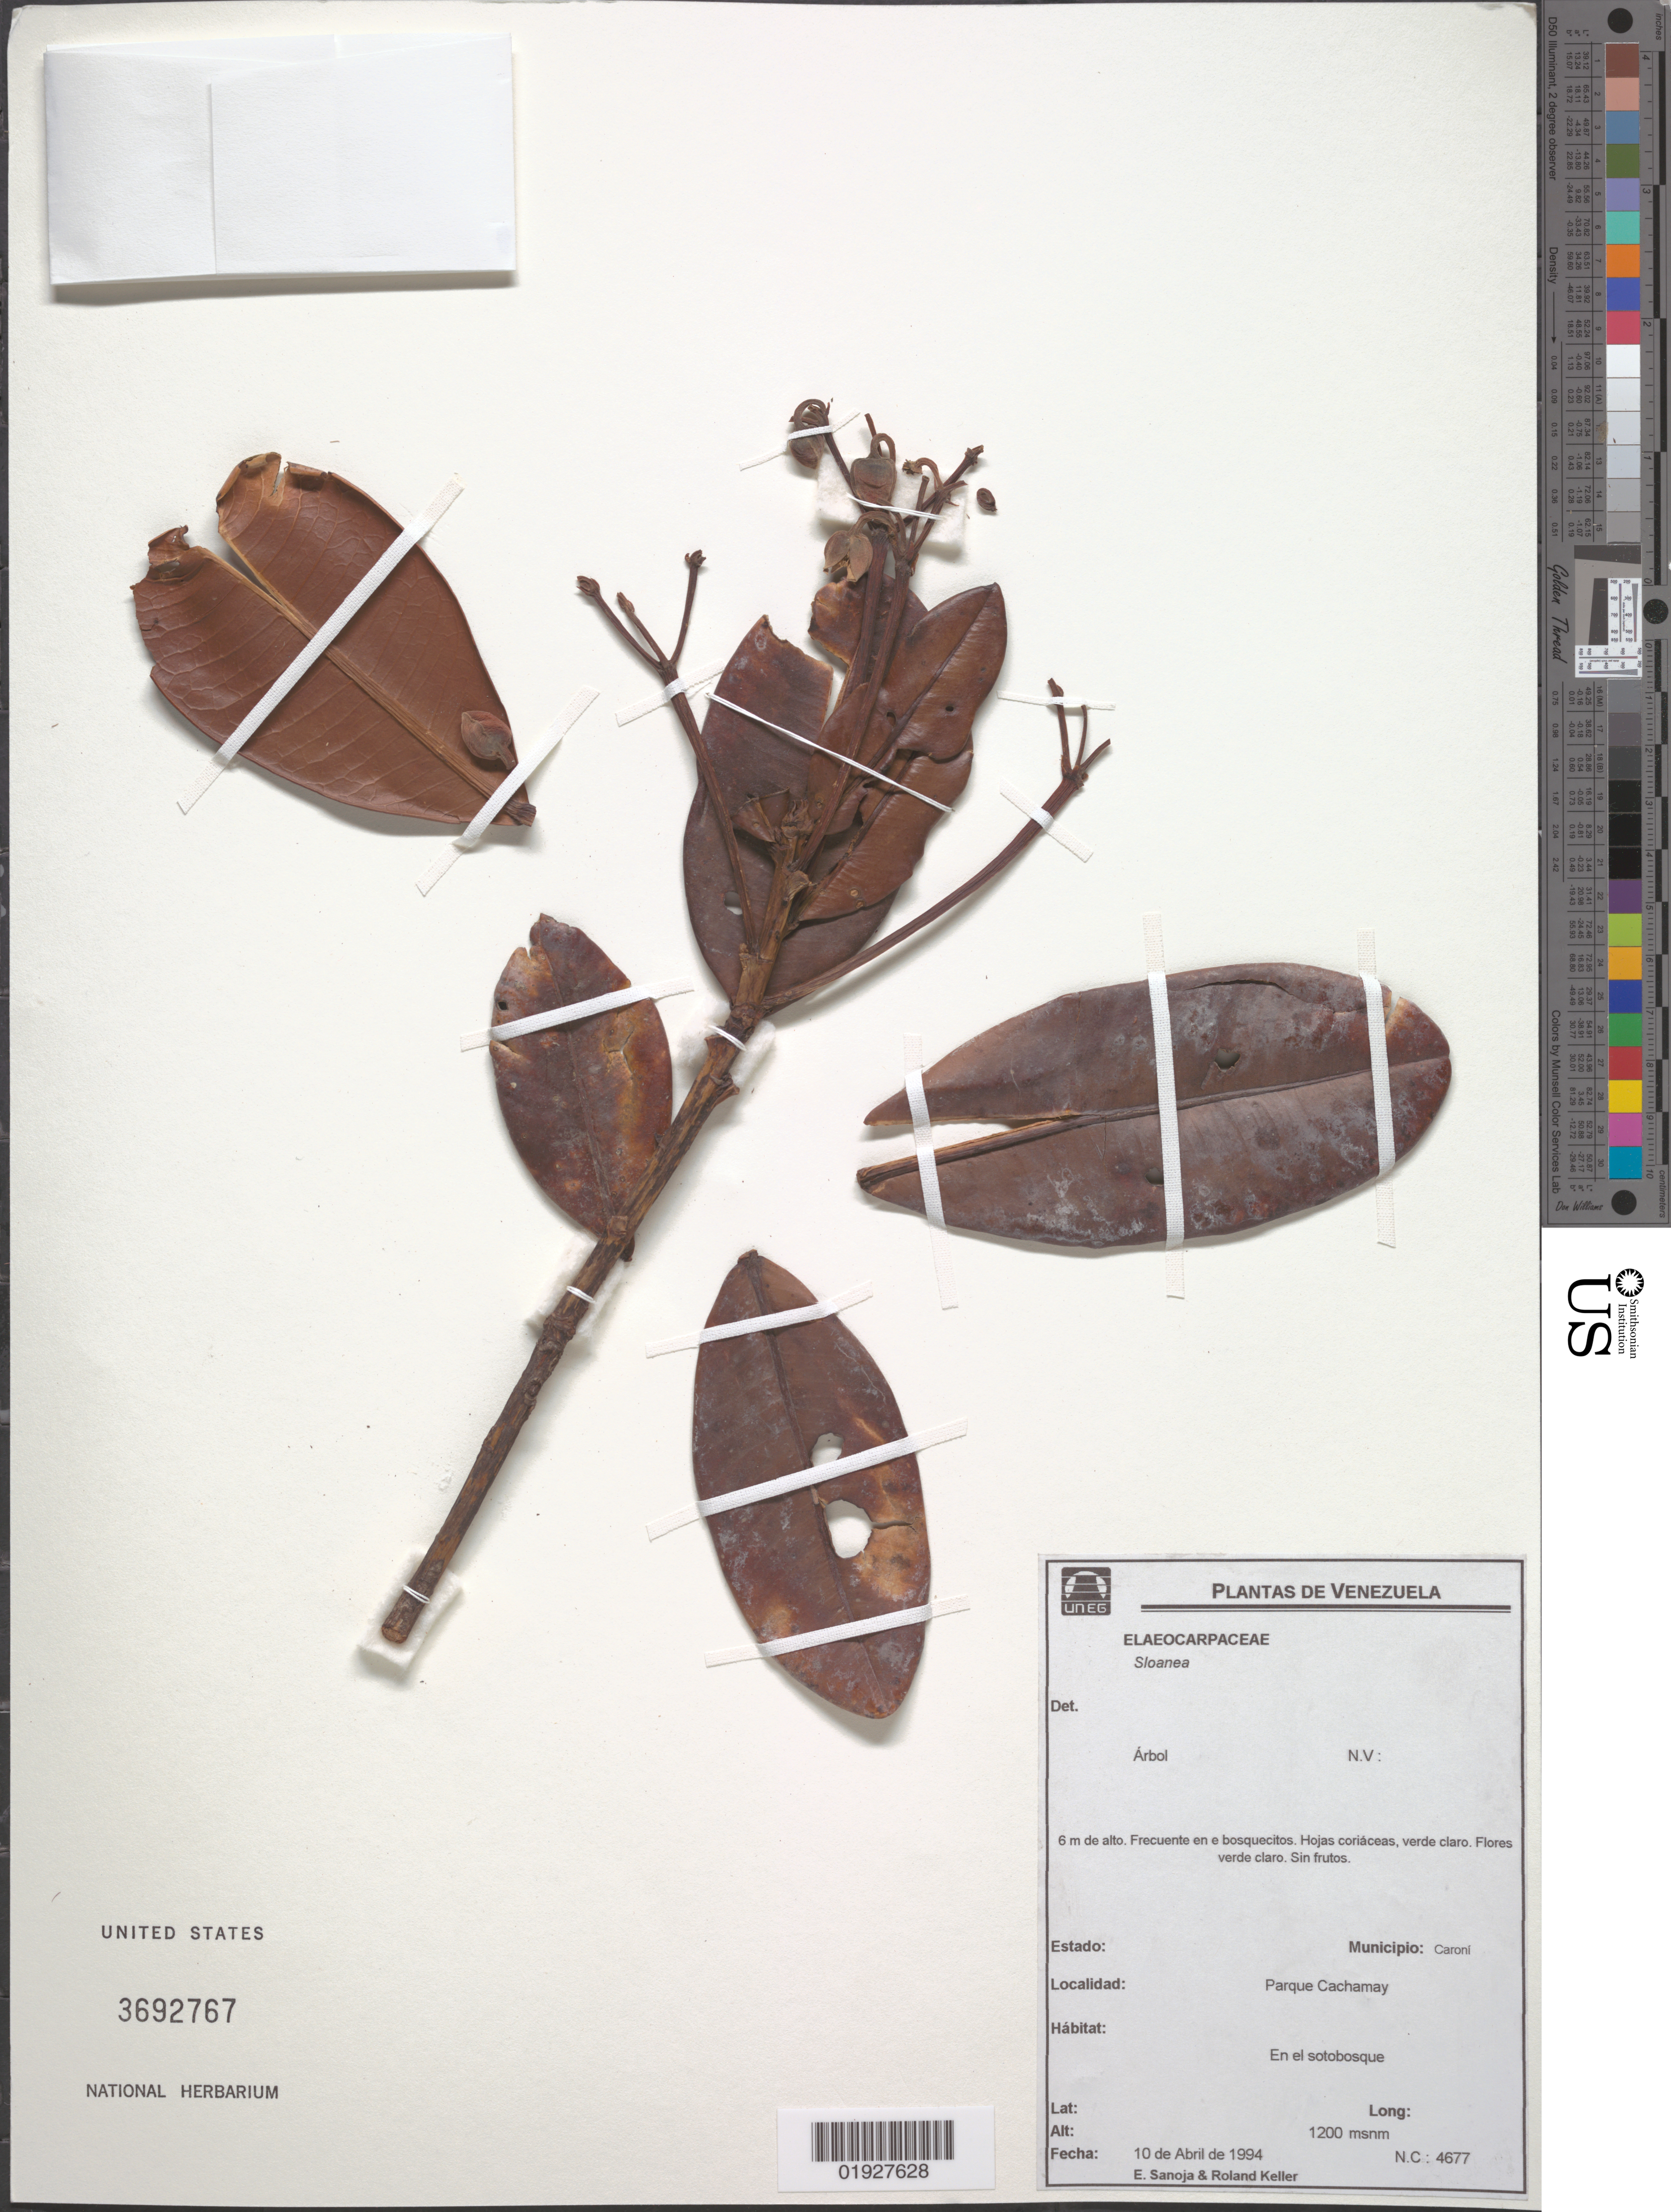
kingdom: Plantae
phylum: Tracheophyta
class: Magnoliopsida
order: Oxalidales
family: Elaeocarpaceae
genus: Sloanea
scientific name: Sloanea sp.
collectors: E. Sanoja & R. Keller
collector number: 4677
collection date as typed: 10 April 1994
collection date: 1994-04-10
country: Venezuela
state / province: Bolivar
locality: Parque Cachamay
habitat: En el sotobosque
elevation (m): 1200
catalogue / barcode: US 3692767